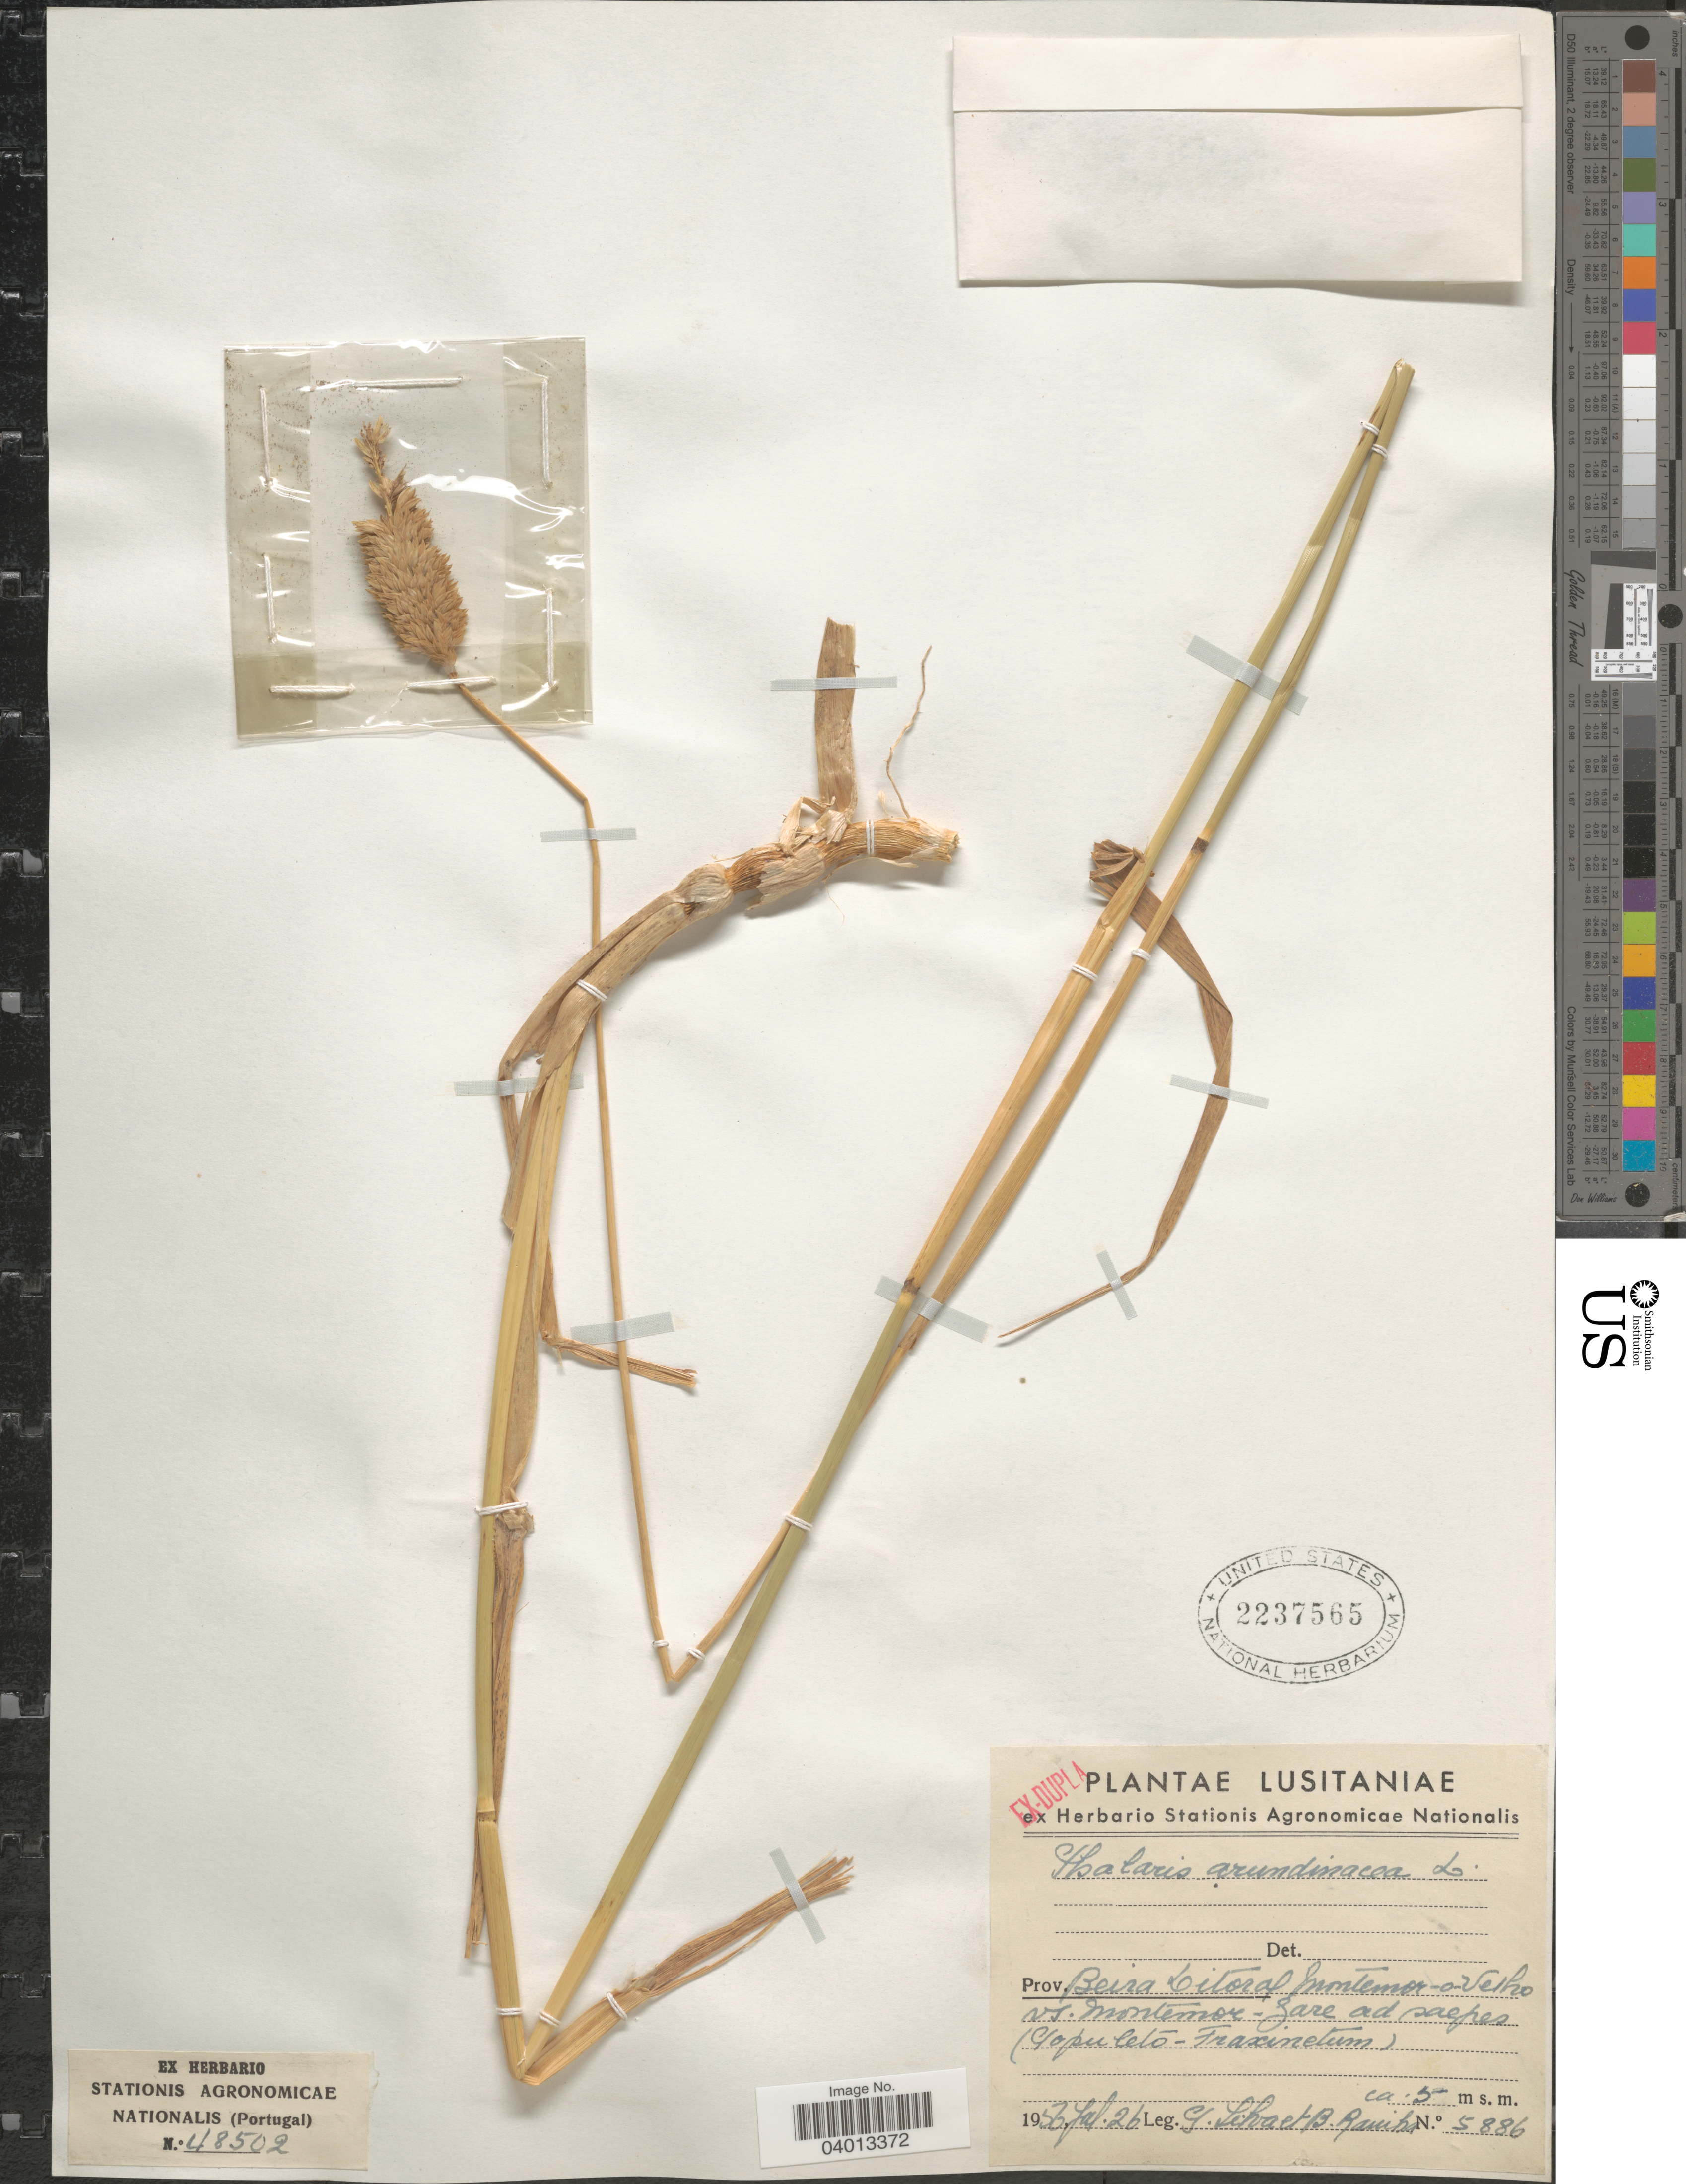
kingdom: Plantae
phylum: Tracheophyta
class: Liliopsida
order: Poales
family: Poaceae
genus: Phalaris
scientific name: Phalaris arundinacea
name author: L.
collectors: G. Silva & B. Rainha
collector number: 5886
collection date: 1956-07-26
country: Portugal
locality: Lusitaniae. Prov. Beira Litoral. Inontemor-o-Velho vs. Montemor - Sare ad salpes (Gopuleto-Fraxinetum). [interpreted]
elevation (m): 5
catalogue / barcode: US 2237565